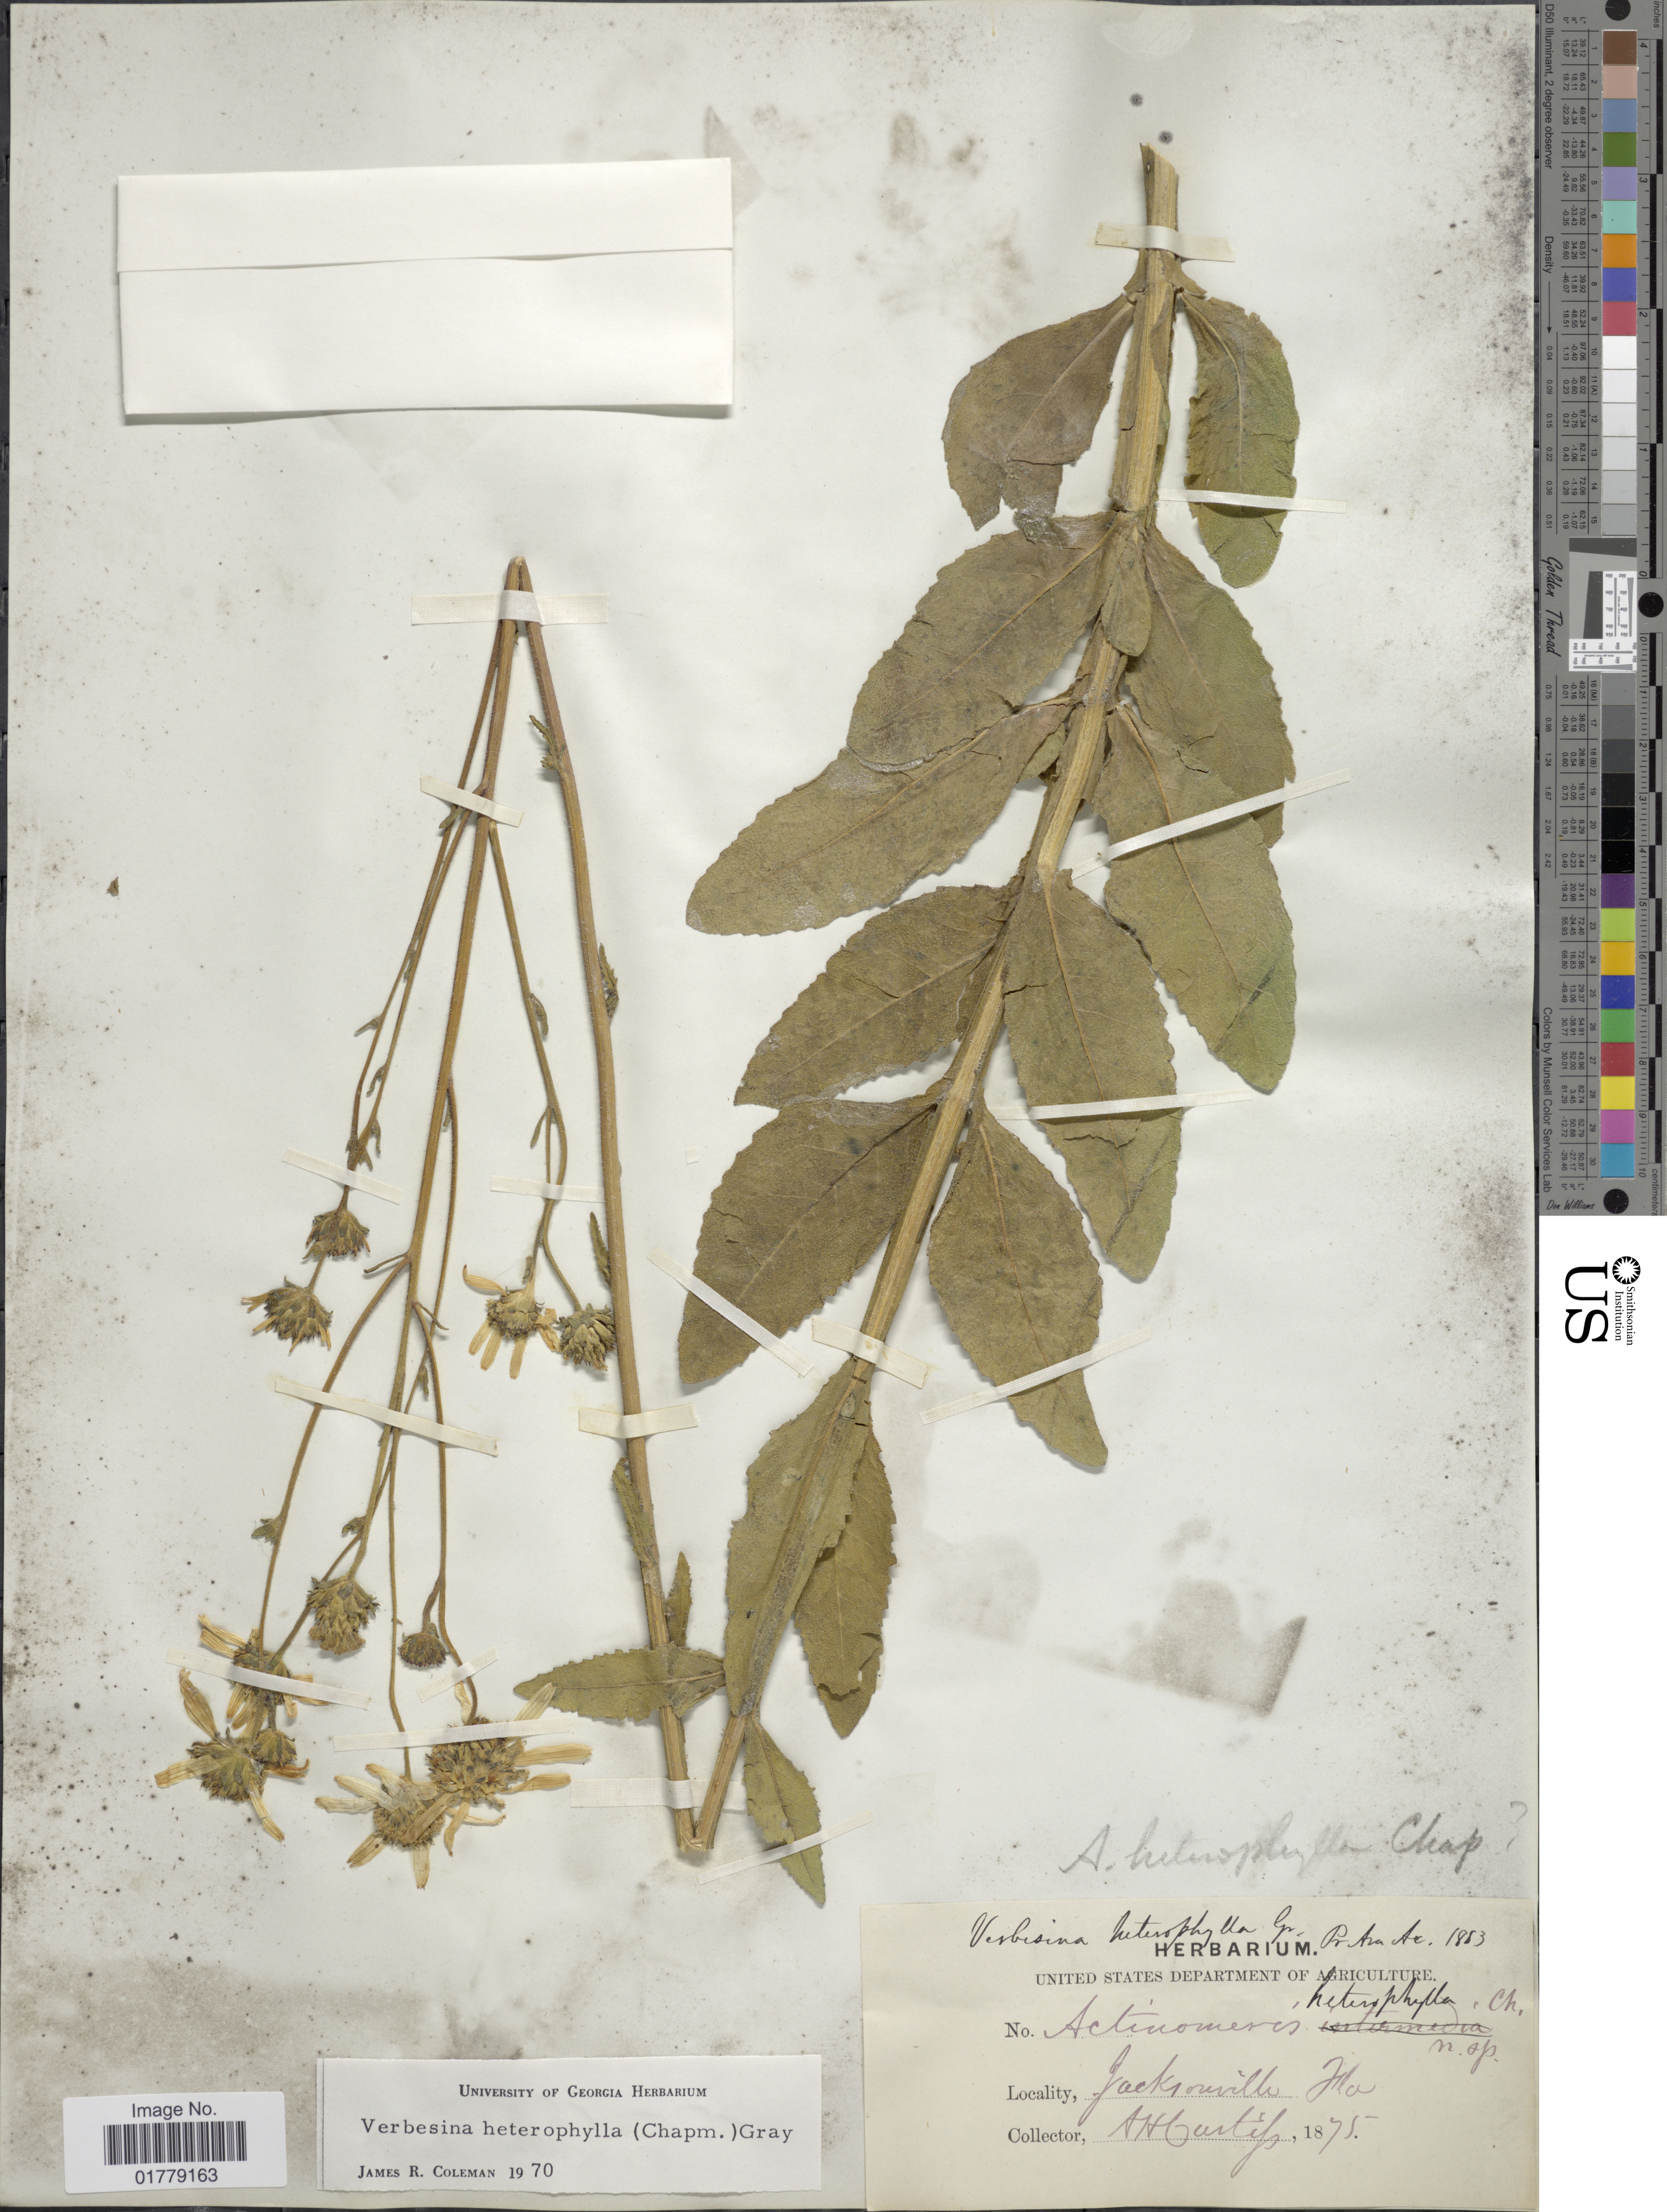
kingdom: Plantae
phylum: Tracheophyta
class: Magnoliopsida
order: Asterales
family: Asteraceae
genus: Verbesina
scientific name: Verbesina heterophylla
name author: A. Gray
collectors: A. H. Curtiss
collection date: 1875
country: United States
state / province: Florida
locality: Jacksonville, Fla.